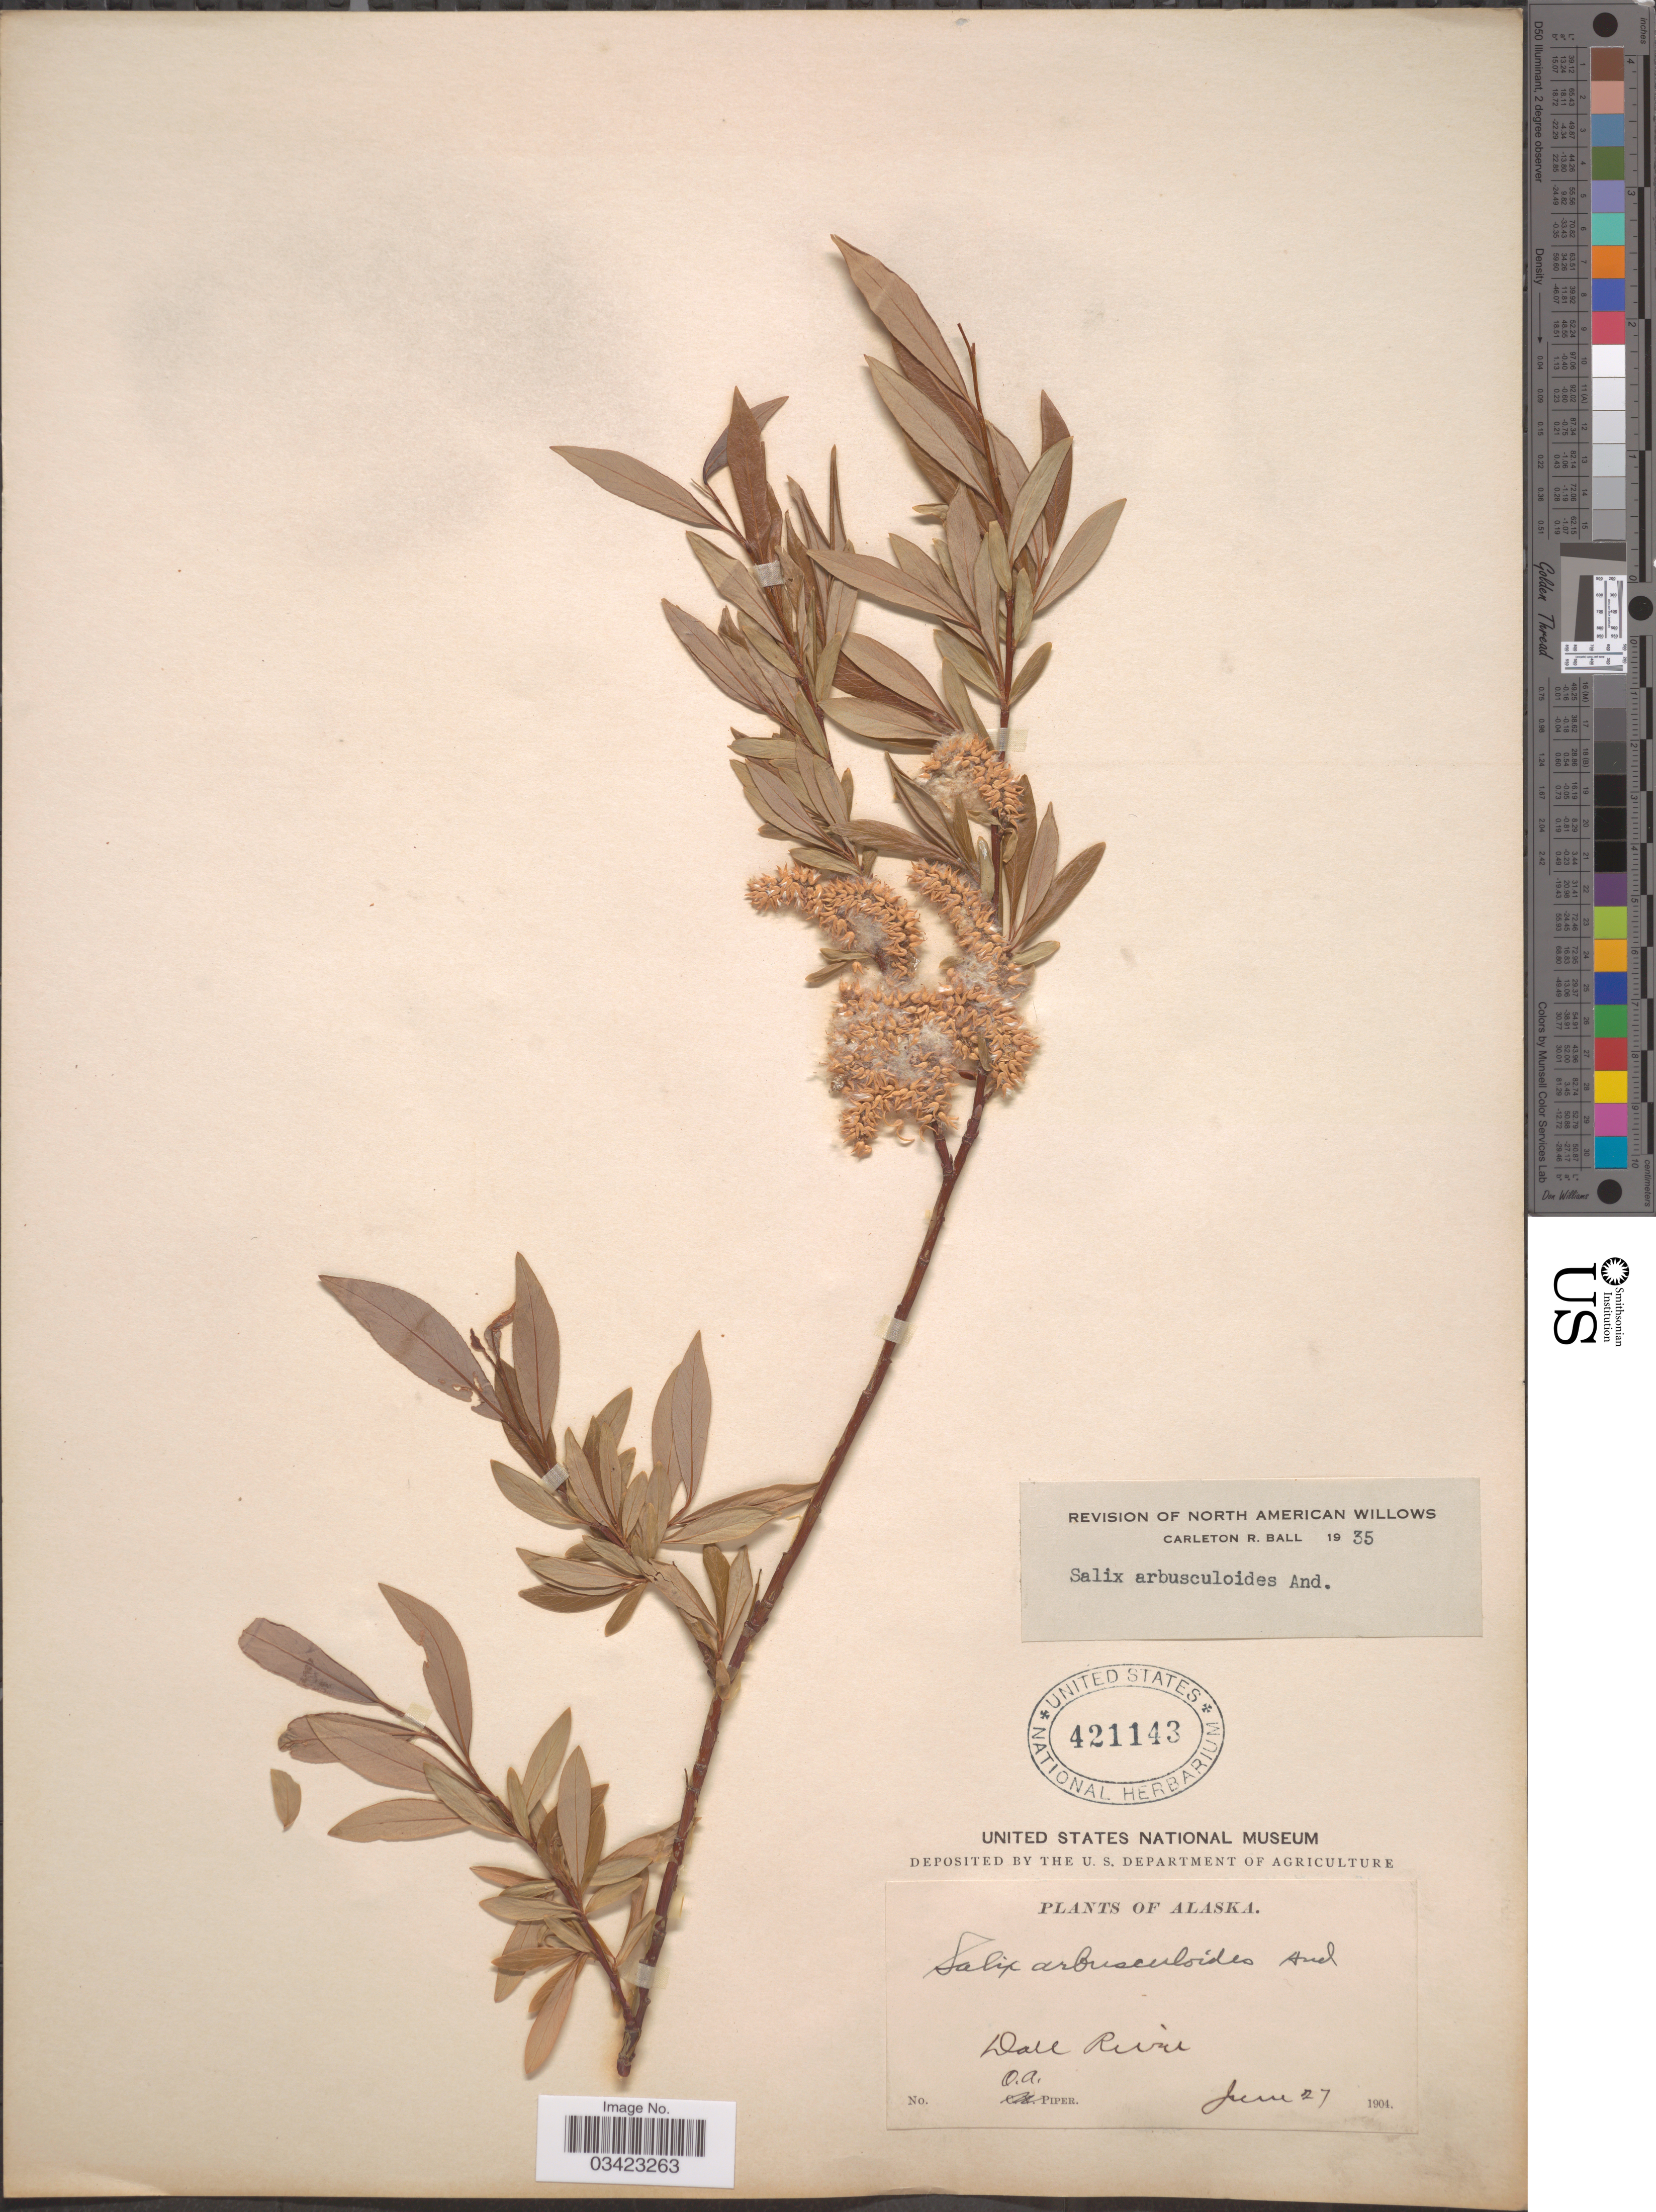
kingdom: Plantae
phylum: Tracheophyta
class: Magnoliopsida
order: Malpighiales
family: Salicaceae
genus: Salix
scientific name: Salix arbusculoides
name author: Andersson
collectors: O. Piper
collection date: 1904-06-27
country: United States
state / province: Alaska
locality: Dall River.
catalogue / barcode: US 421143